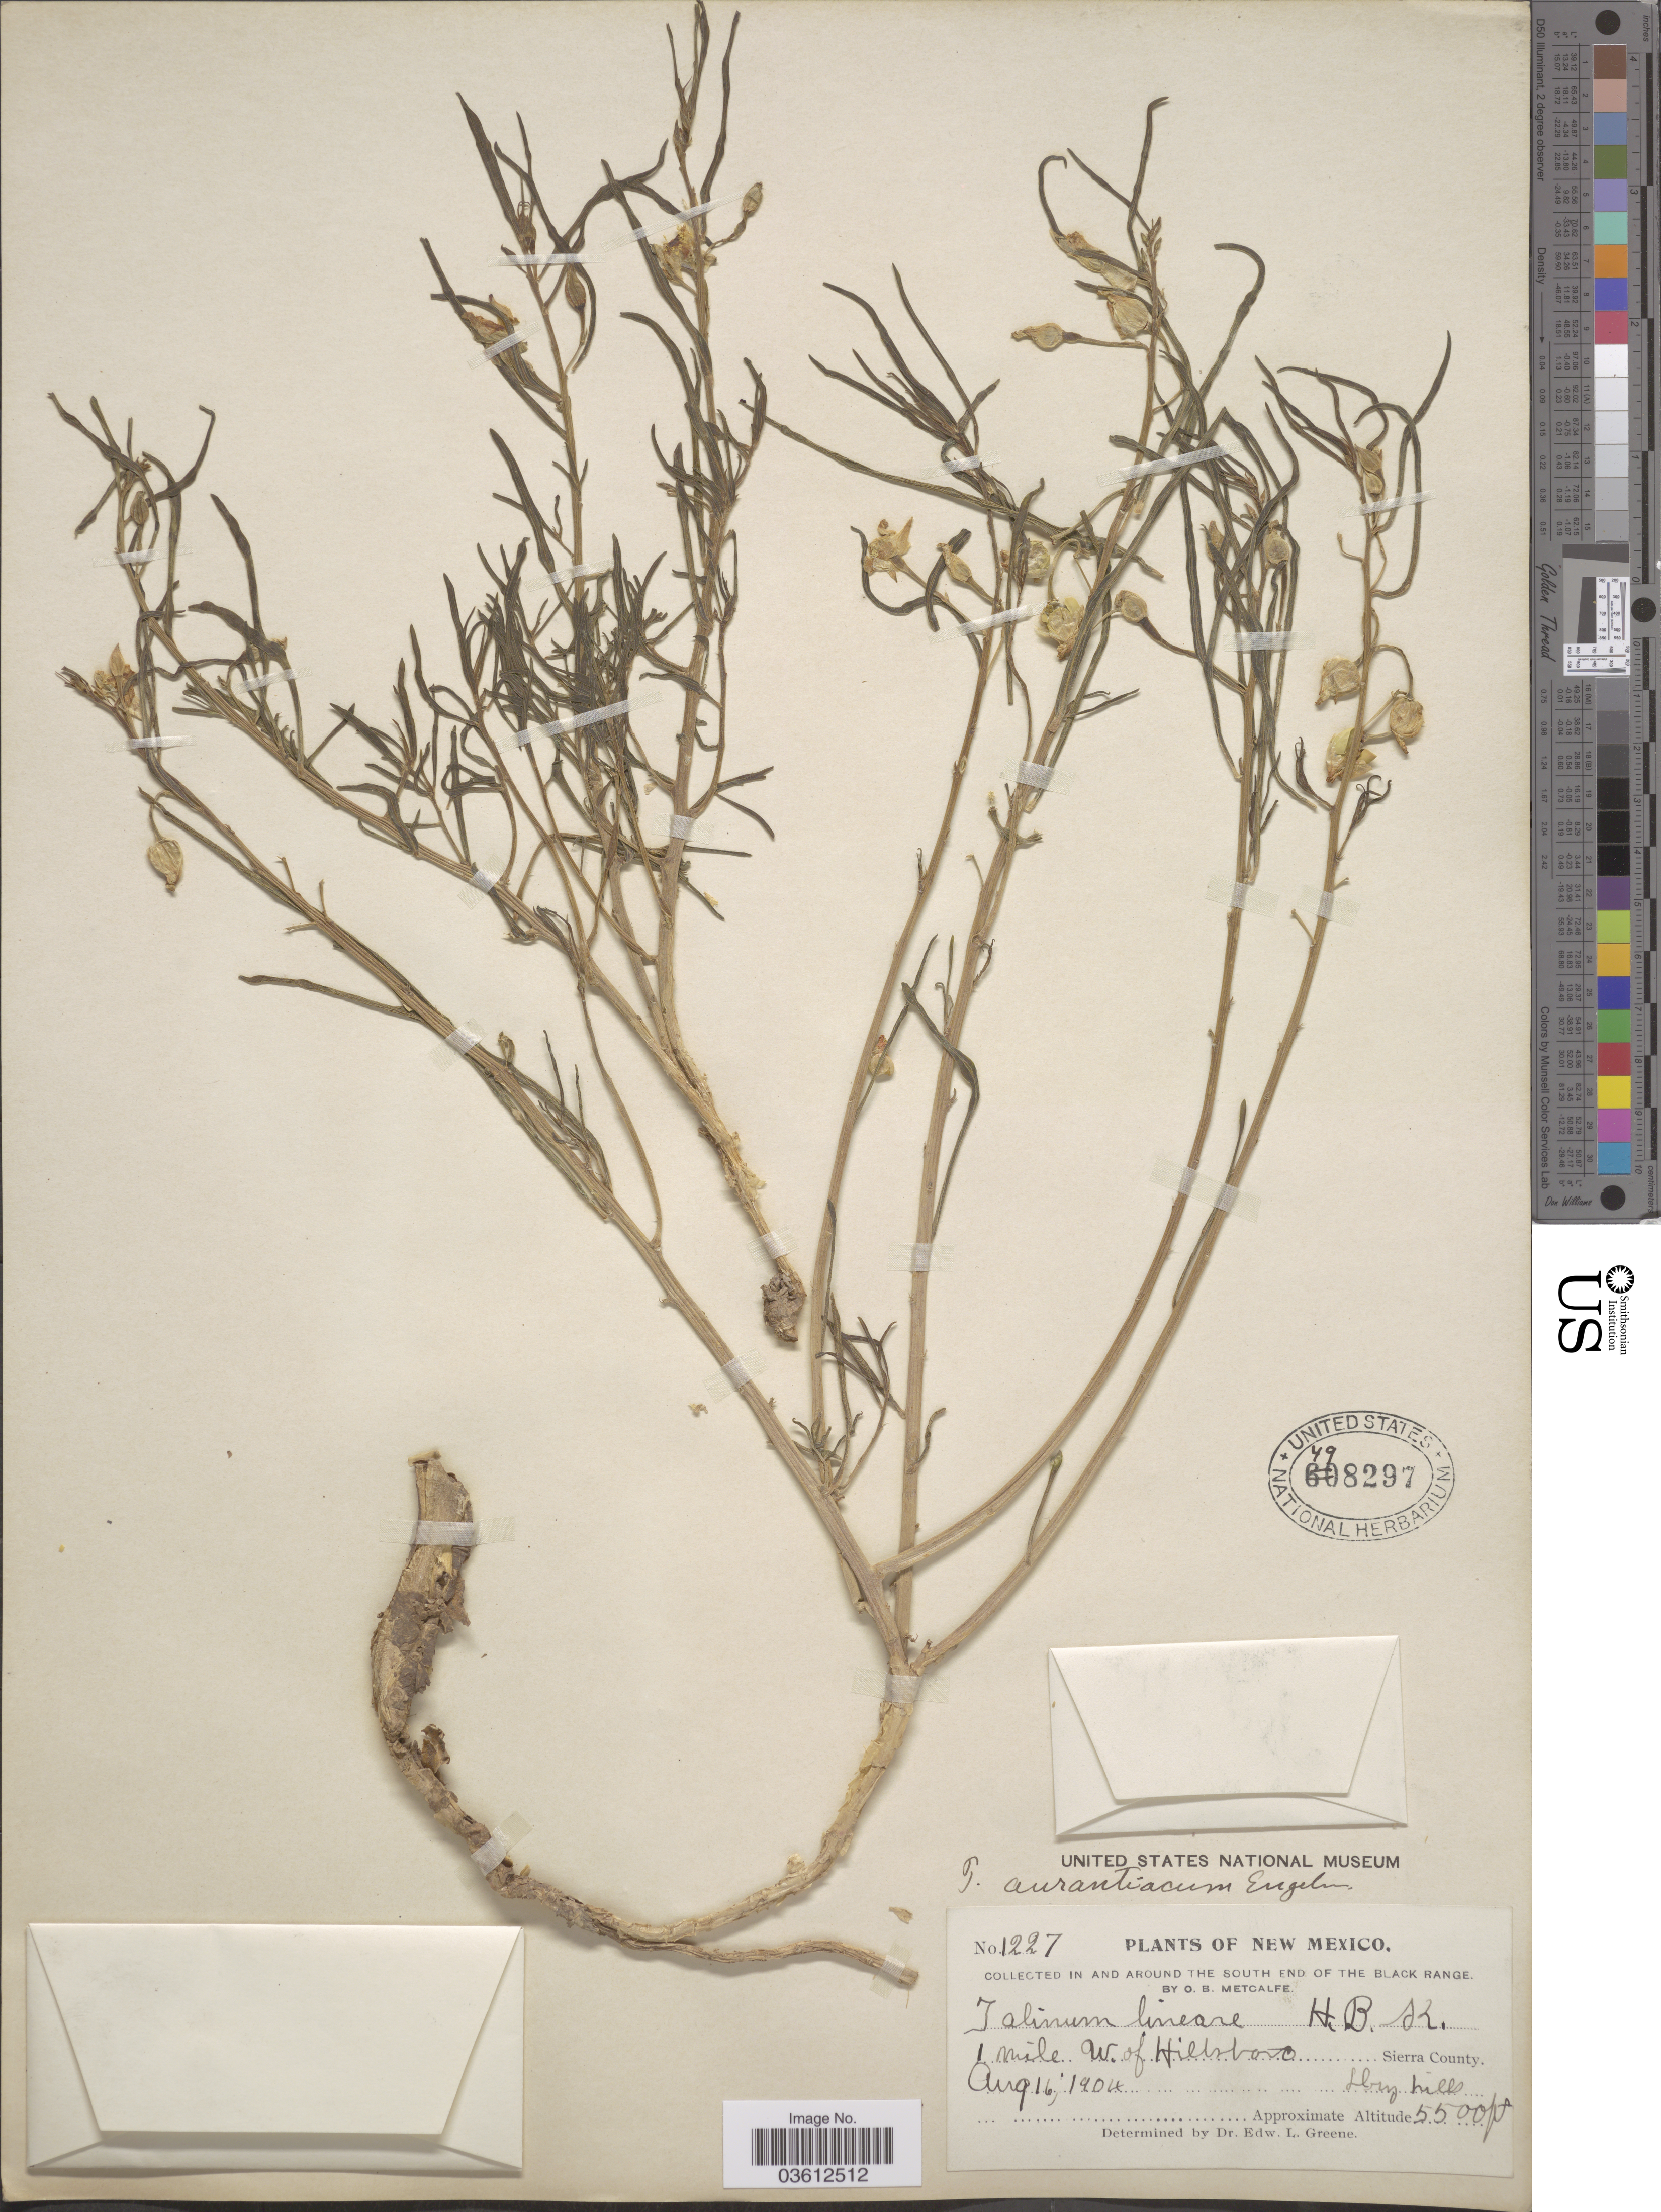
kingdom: Plantae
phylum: Tracheophyta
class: Magnoliopsida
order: Caryophyllales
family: Talinaceae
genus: Talinum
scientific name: Talinum aurantiacum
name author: Engelm. in A. Gray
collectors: O. B. Metcalfe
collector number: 1227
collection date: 1904-08-16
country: United States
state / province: New Mexico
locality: In and around the south end of the Black Range. 1 mile W. of Hillsboro Sierra County.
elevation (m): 1676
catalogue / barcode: US 498297